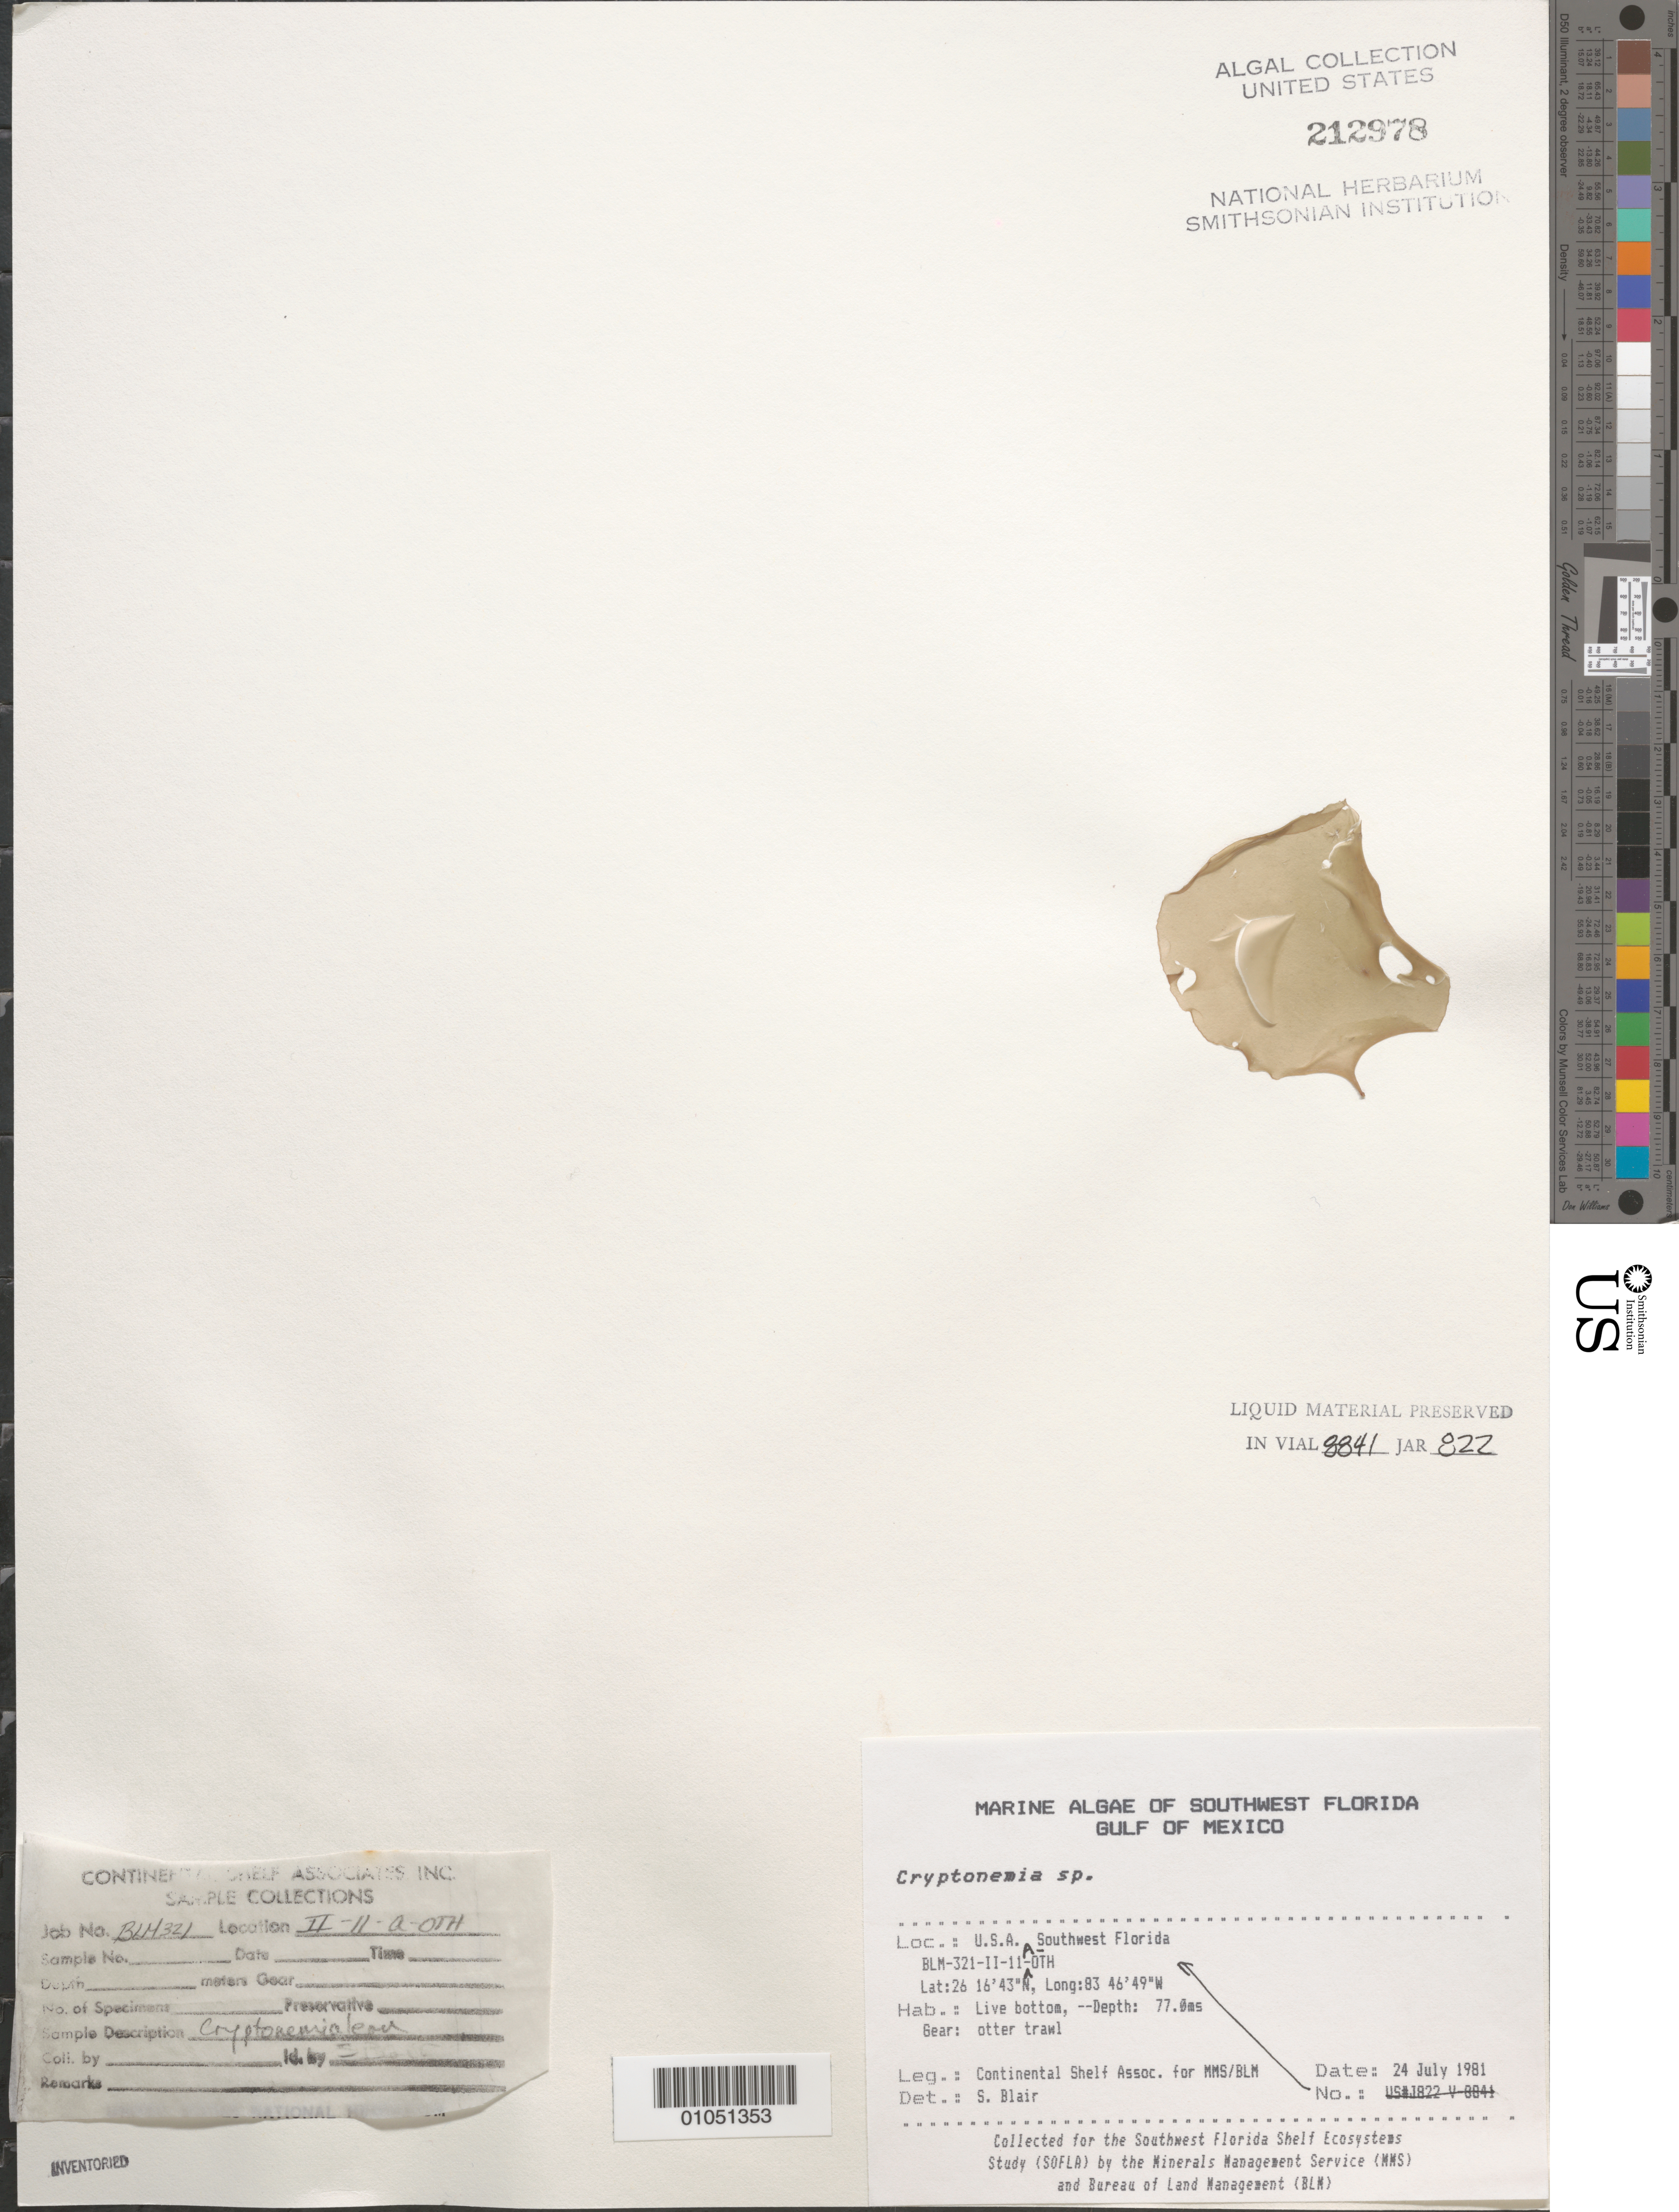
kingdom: Plantae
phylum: Rhodophyta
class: Florideophyceae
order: Halymeniales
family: Halymeniaceae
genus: Cryptonemia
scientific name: Cryptonemia sp.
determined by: Blair, S. M.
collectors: Continental Shelf Associates for the MMS/BLM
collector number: BLM-321-II-11-A-OTH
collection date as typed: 24 Jul 1981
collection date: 1981-07-24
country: United States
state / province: Florida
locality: Gulf of Mexico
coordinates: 26 16'43"N, 83 46'49"W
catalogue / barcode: US 212978